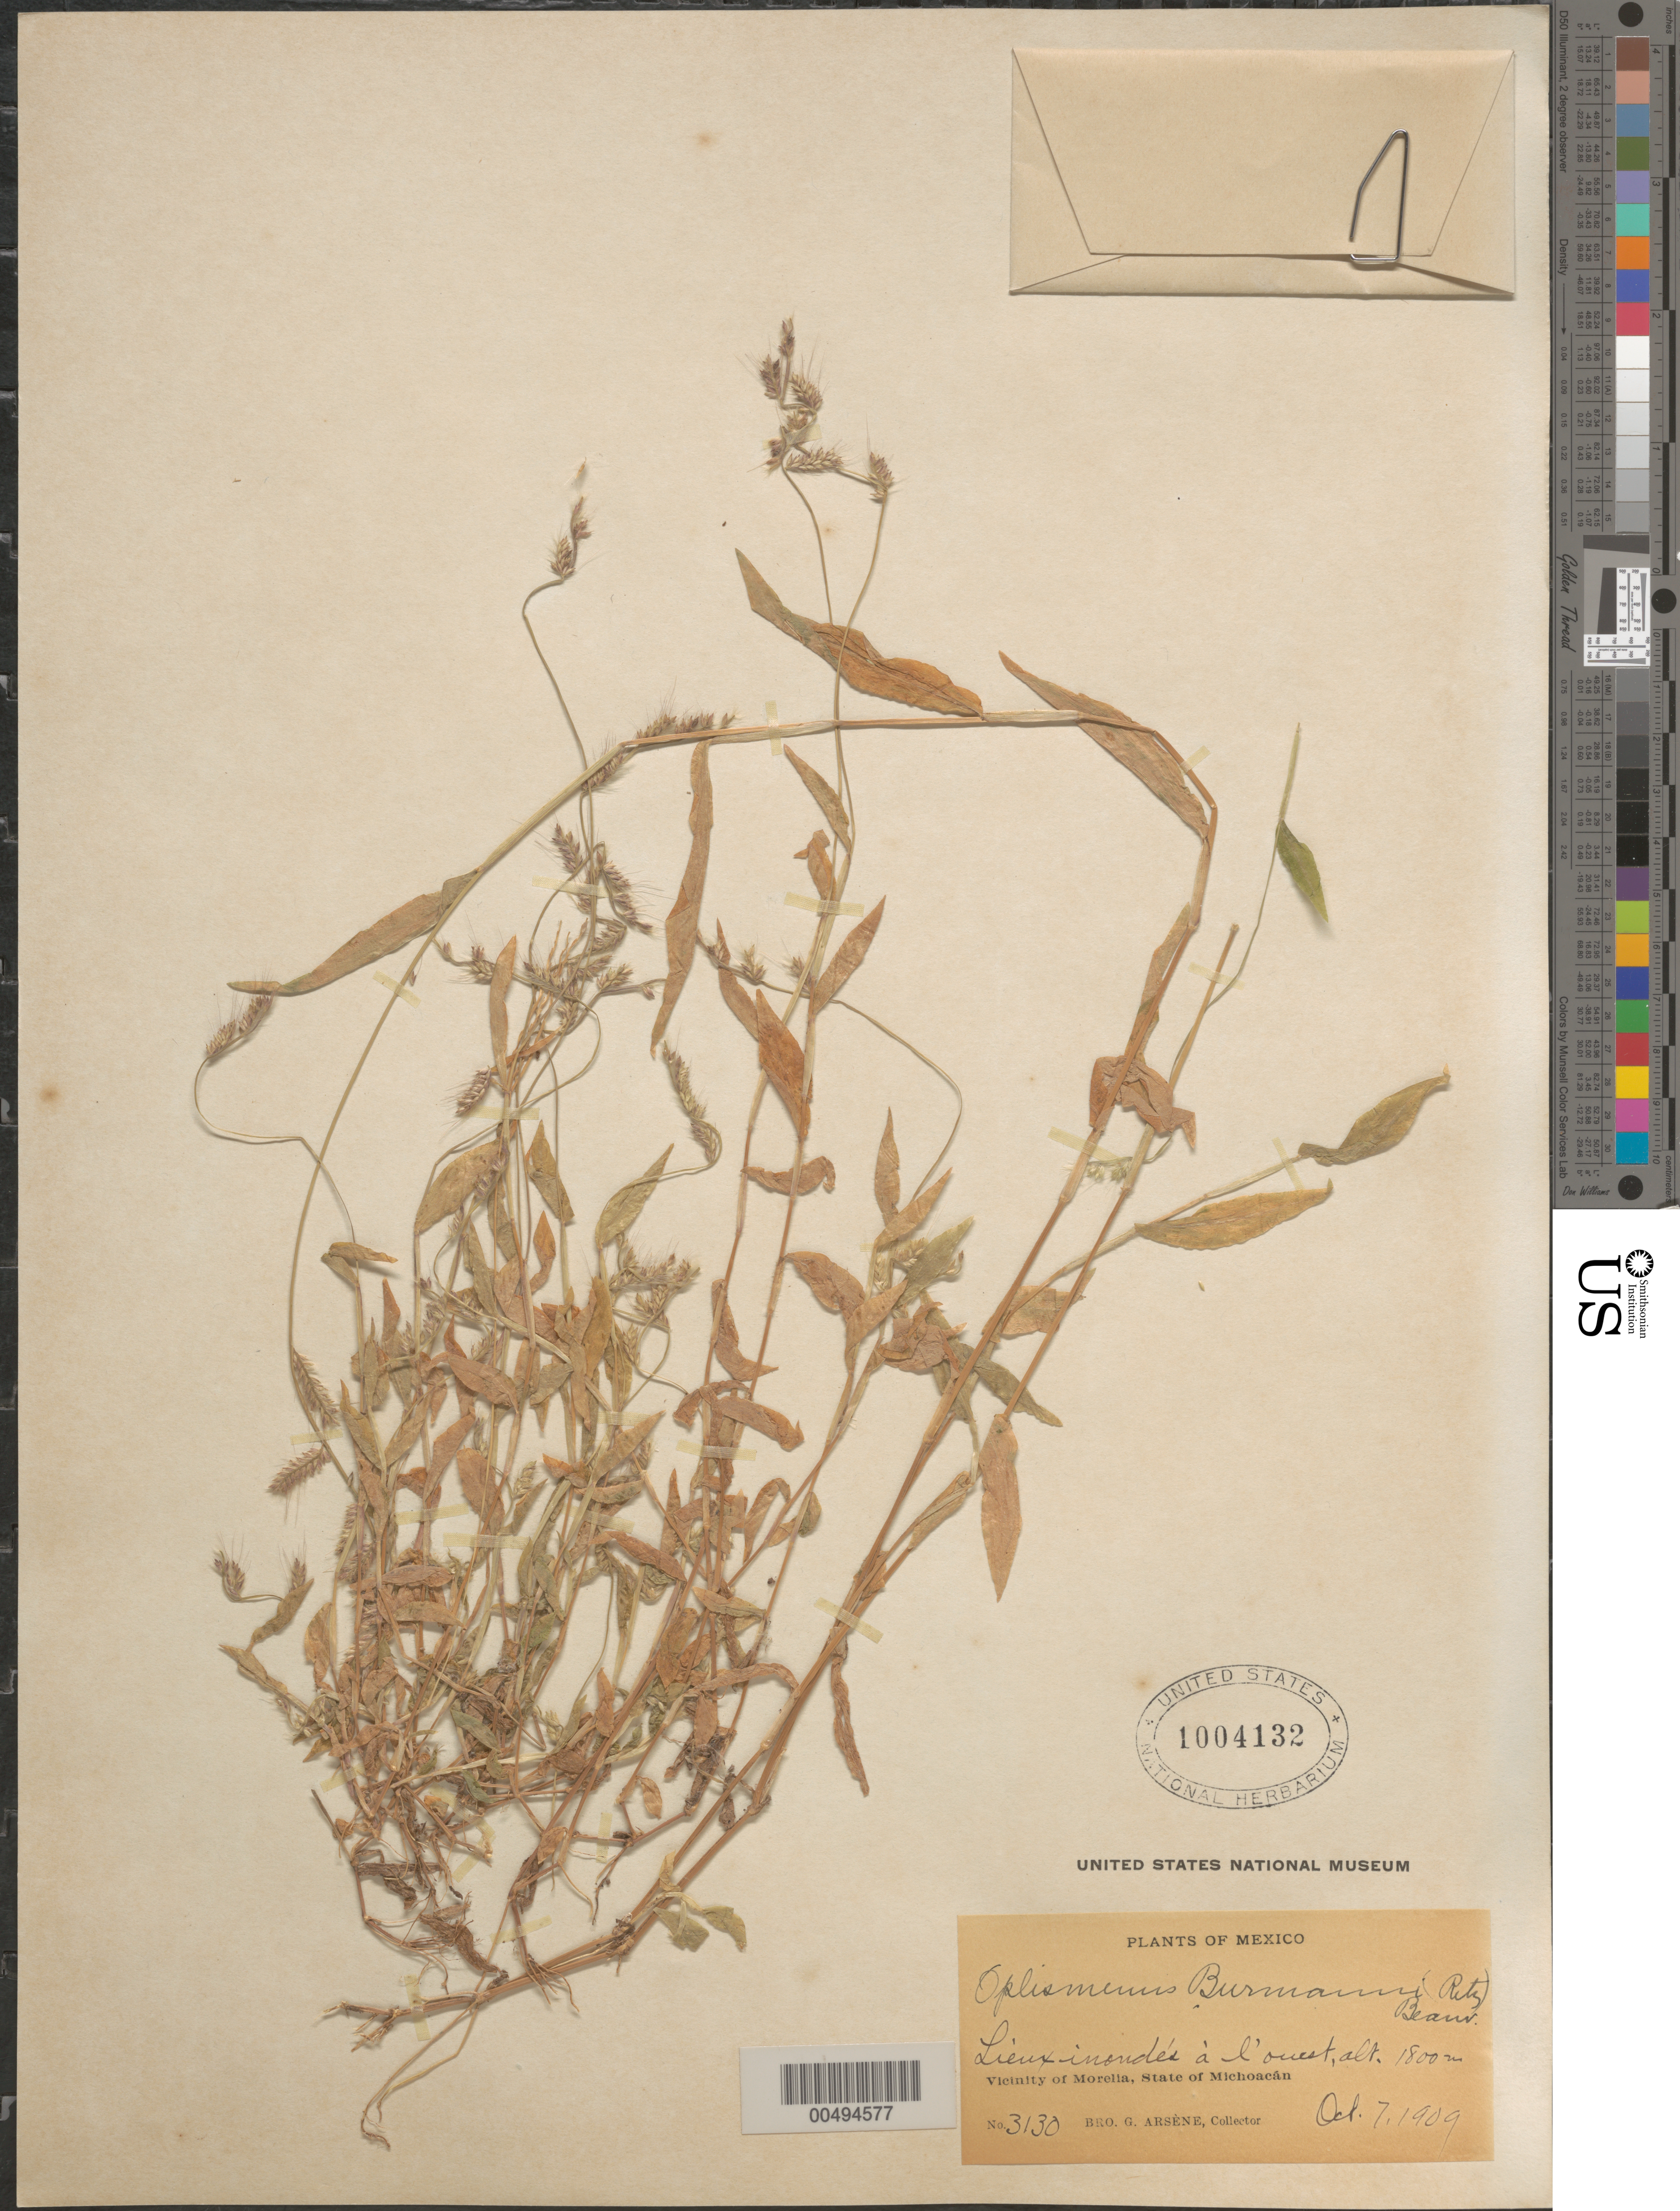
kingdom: Plantae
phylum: Tracheophyta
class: Liliopsida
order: Poales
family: Poaceae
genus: Oplismenus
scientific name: Oplismenus burmannii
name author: (Retz.) P. Beauv.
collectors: Bro. G. Arsène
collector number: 3130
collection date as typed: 7 Oct 1909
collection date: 1909-10-07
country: Mexico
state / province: Michoacán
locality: Lieux inondes … l'ouest, vicinity of Morelia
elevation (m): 1800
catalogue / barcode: US 1004132